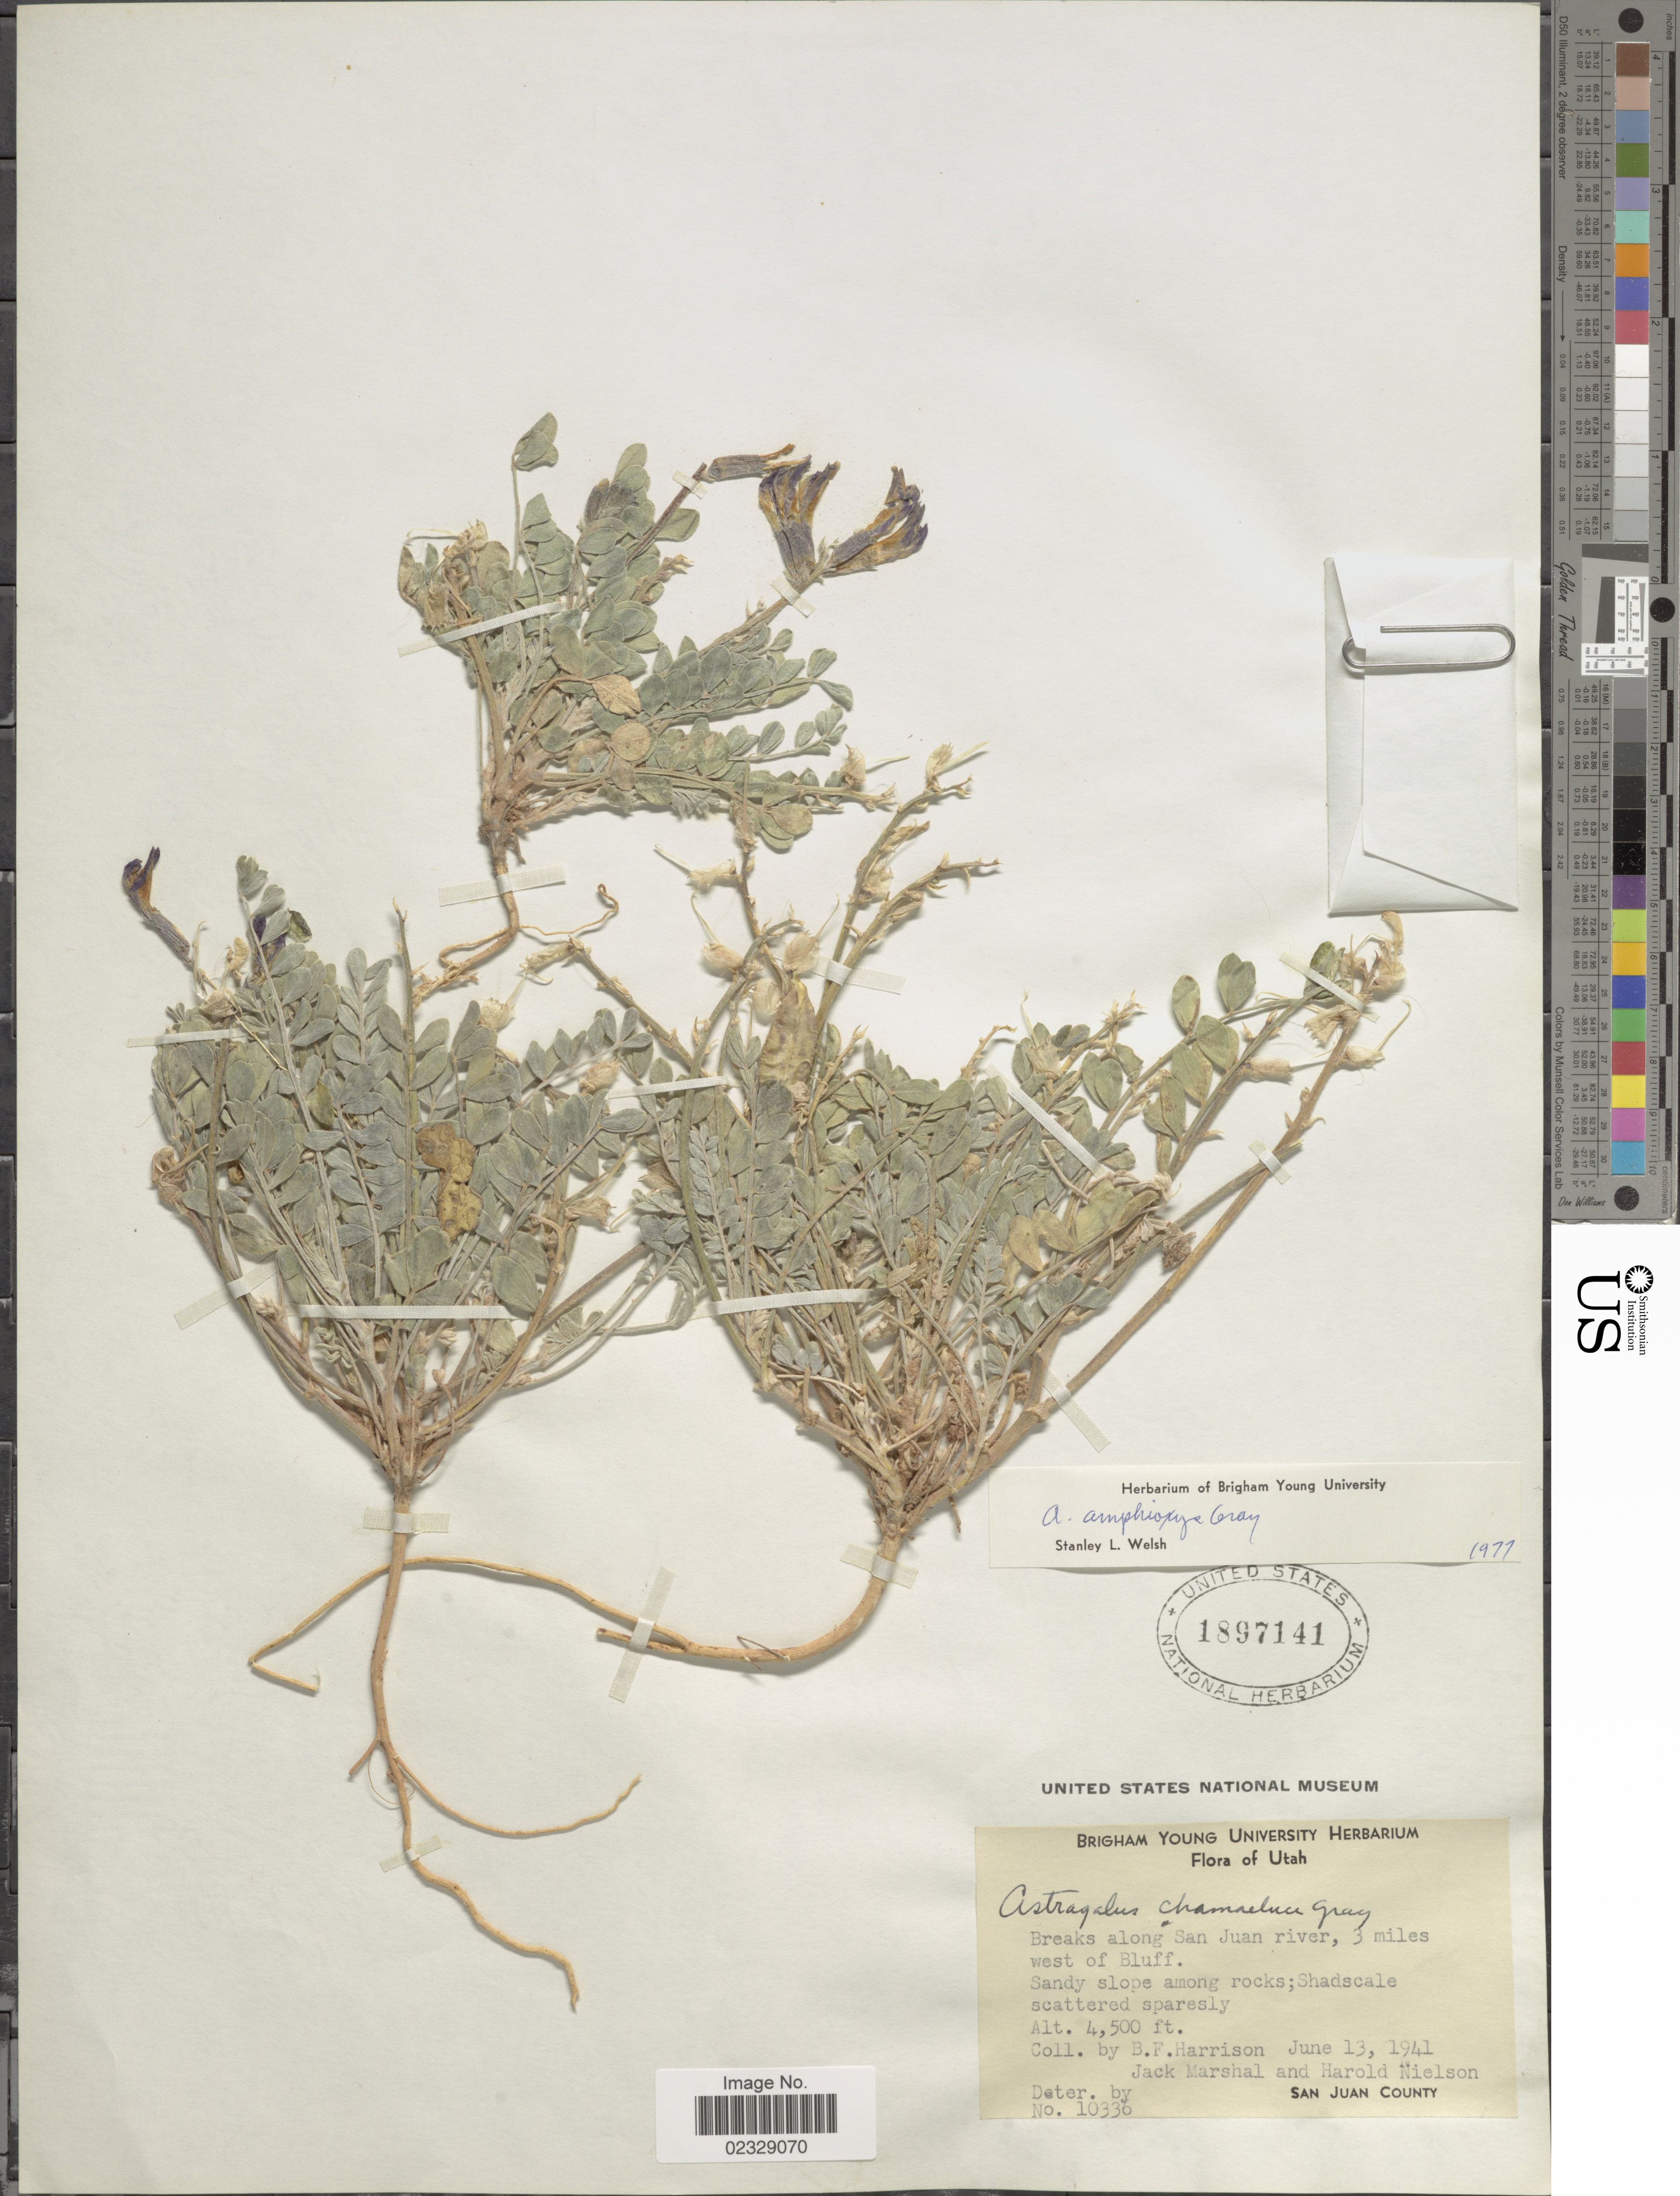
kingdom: Plantae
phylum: Tracheophyta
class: Magnoliopsida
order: Fabales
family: Fabaceae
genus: Astragalus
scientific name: Astragalus amphioxys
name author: A. Gray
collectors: B. F. Harrison, J. Marshal & H. Nielson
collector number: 10336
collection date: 1941-06-13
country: United States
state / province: Utah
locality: Breaks along San Juan River, 3 miles west of Bluff, San Juan County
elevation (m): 1372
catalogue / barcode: US 1897141